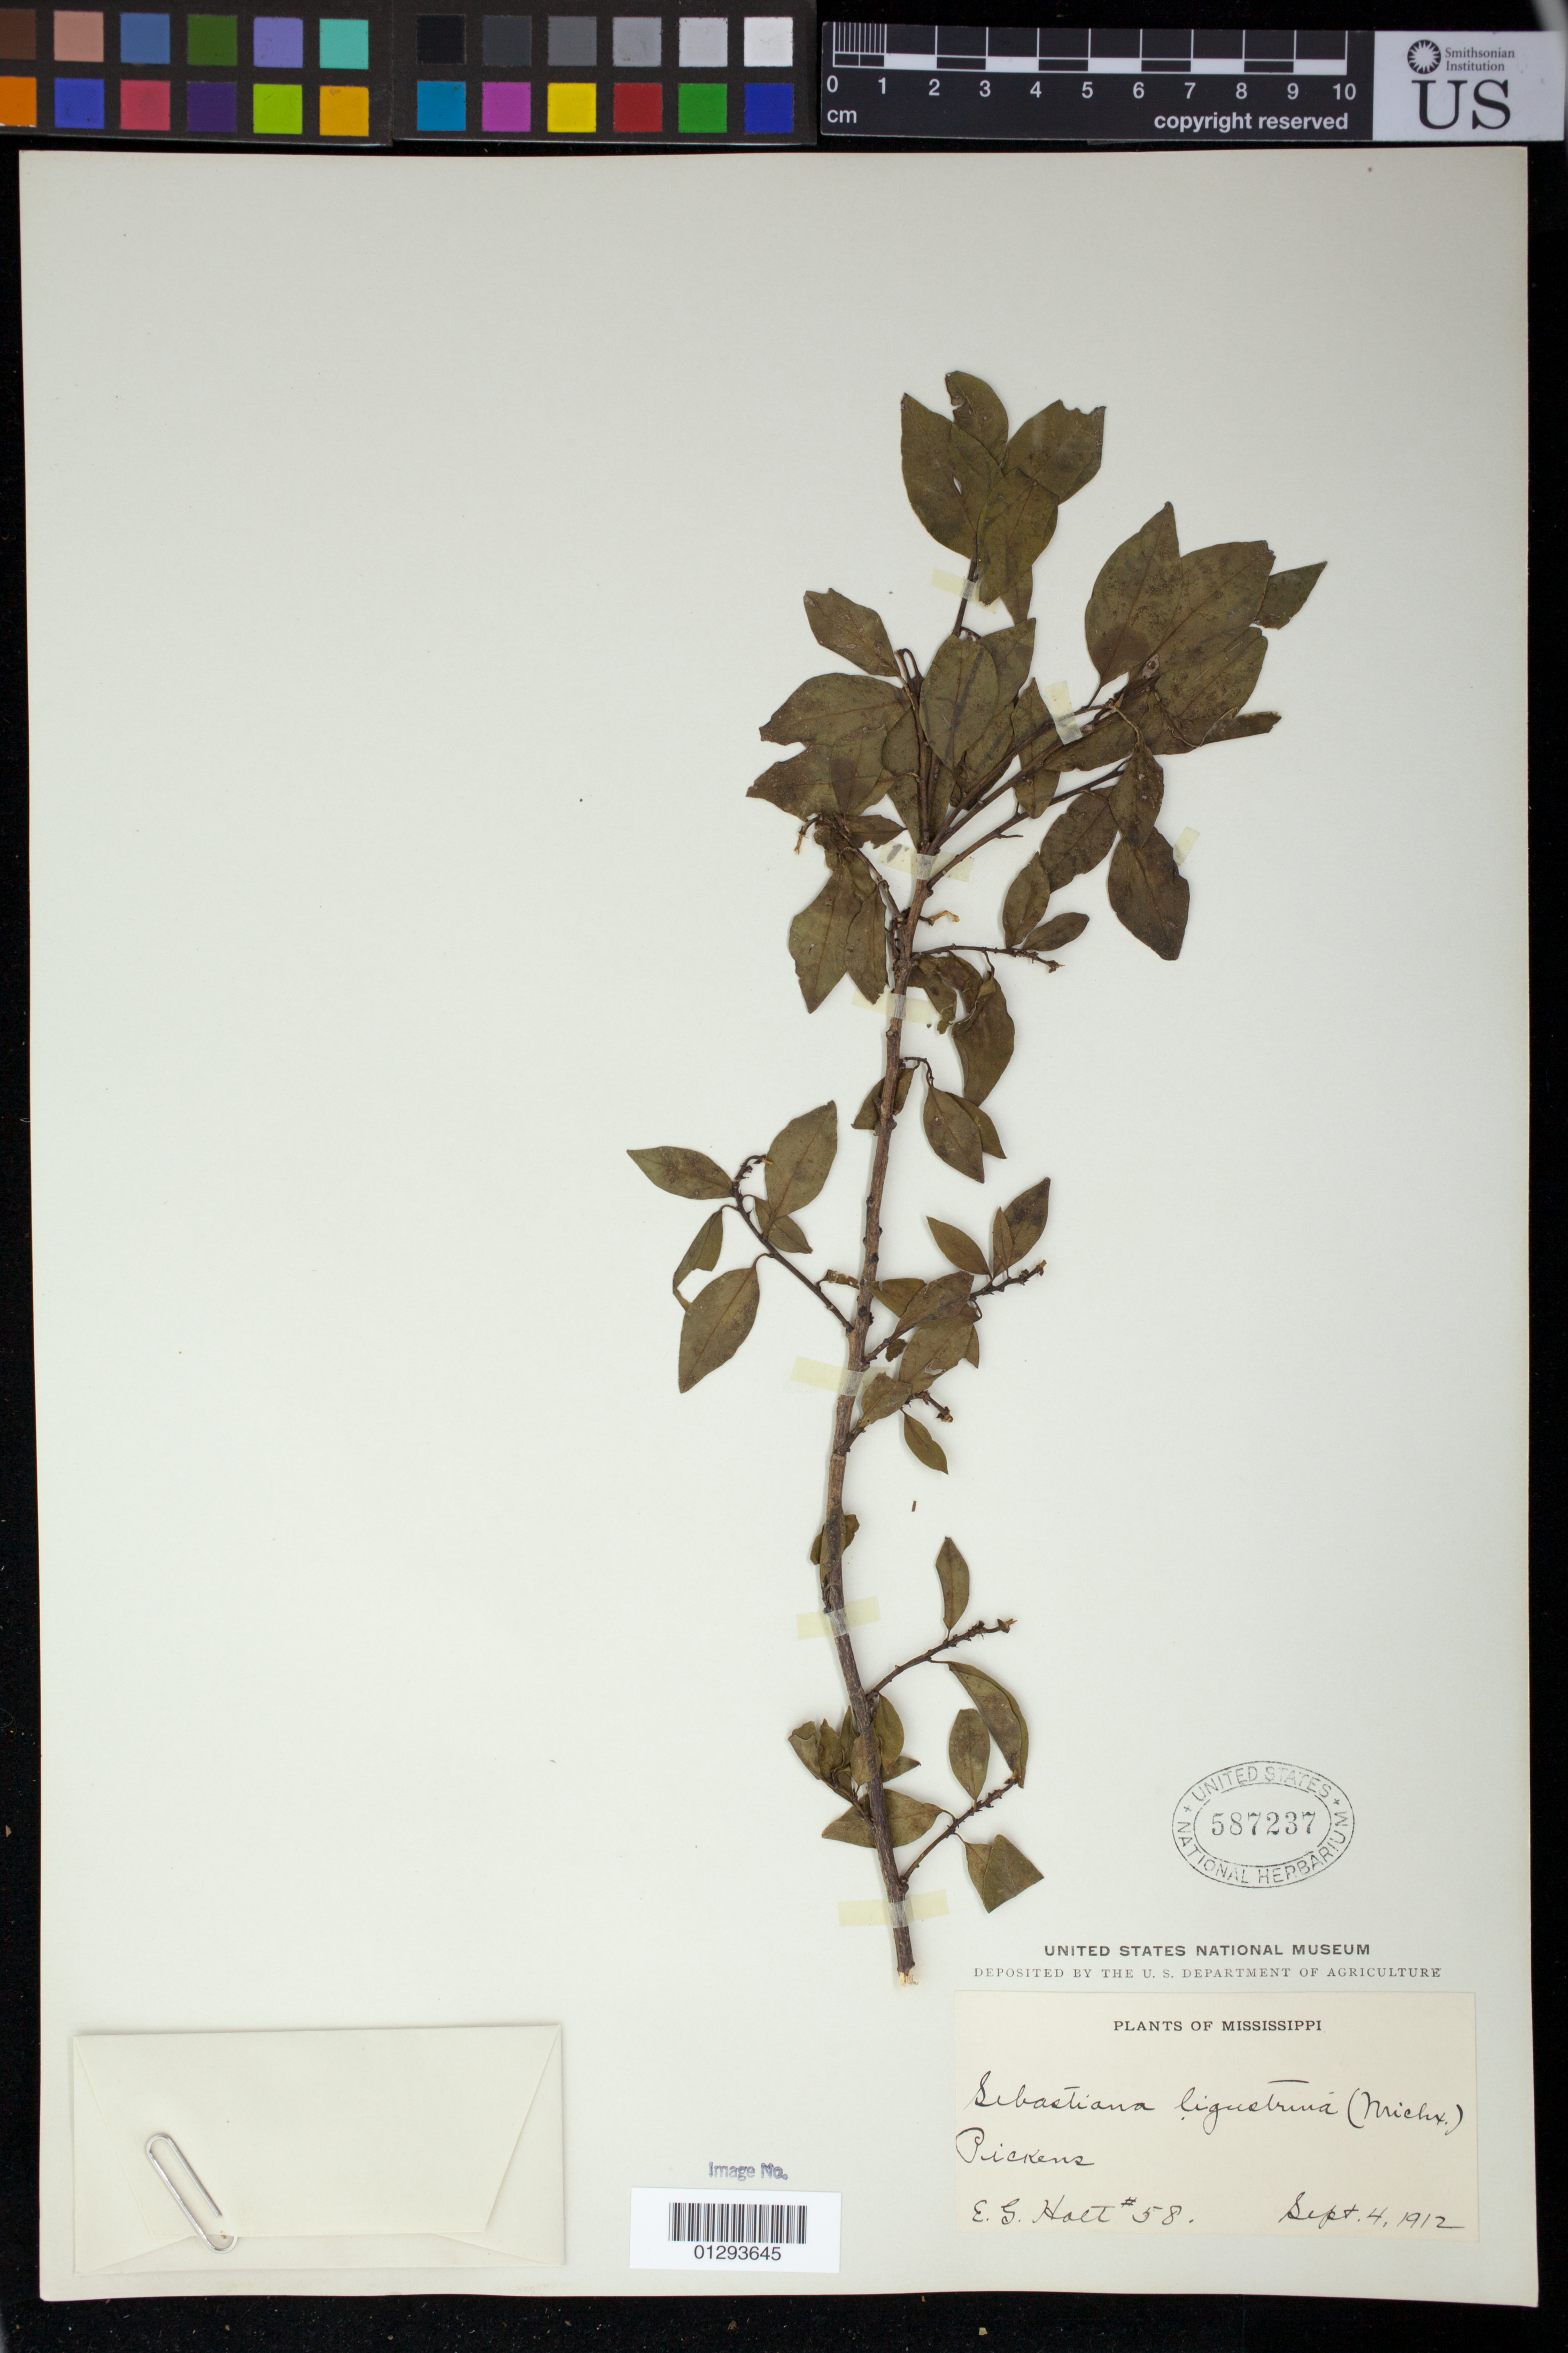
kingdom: Plantae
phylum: Tracheophyta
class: Magnoliopsida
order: Malpighiales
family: Euphorbiaceae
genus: Sebastiania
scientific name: Sebastiania fruticosa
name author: (Bartram) Fernald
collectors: E. G. Holt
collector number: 58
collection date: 1912-09-04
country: United States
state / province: Mississippi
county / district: Holmes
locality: Pickens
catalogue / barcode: US 587237